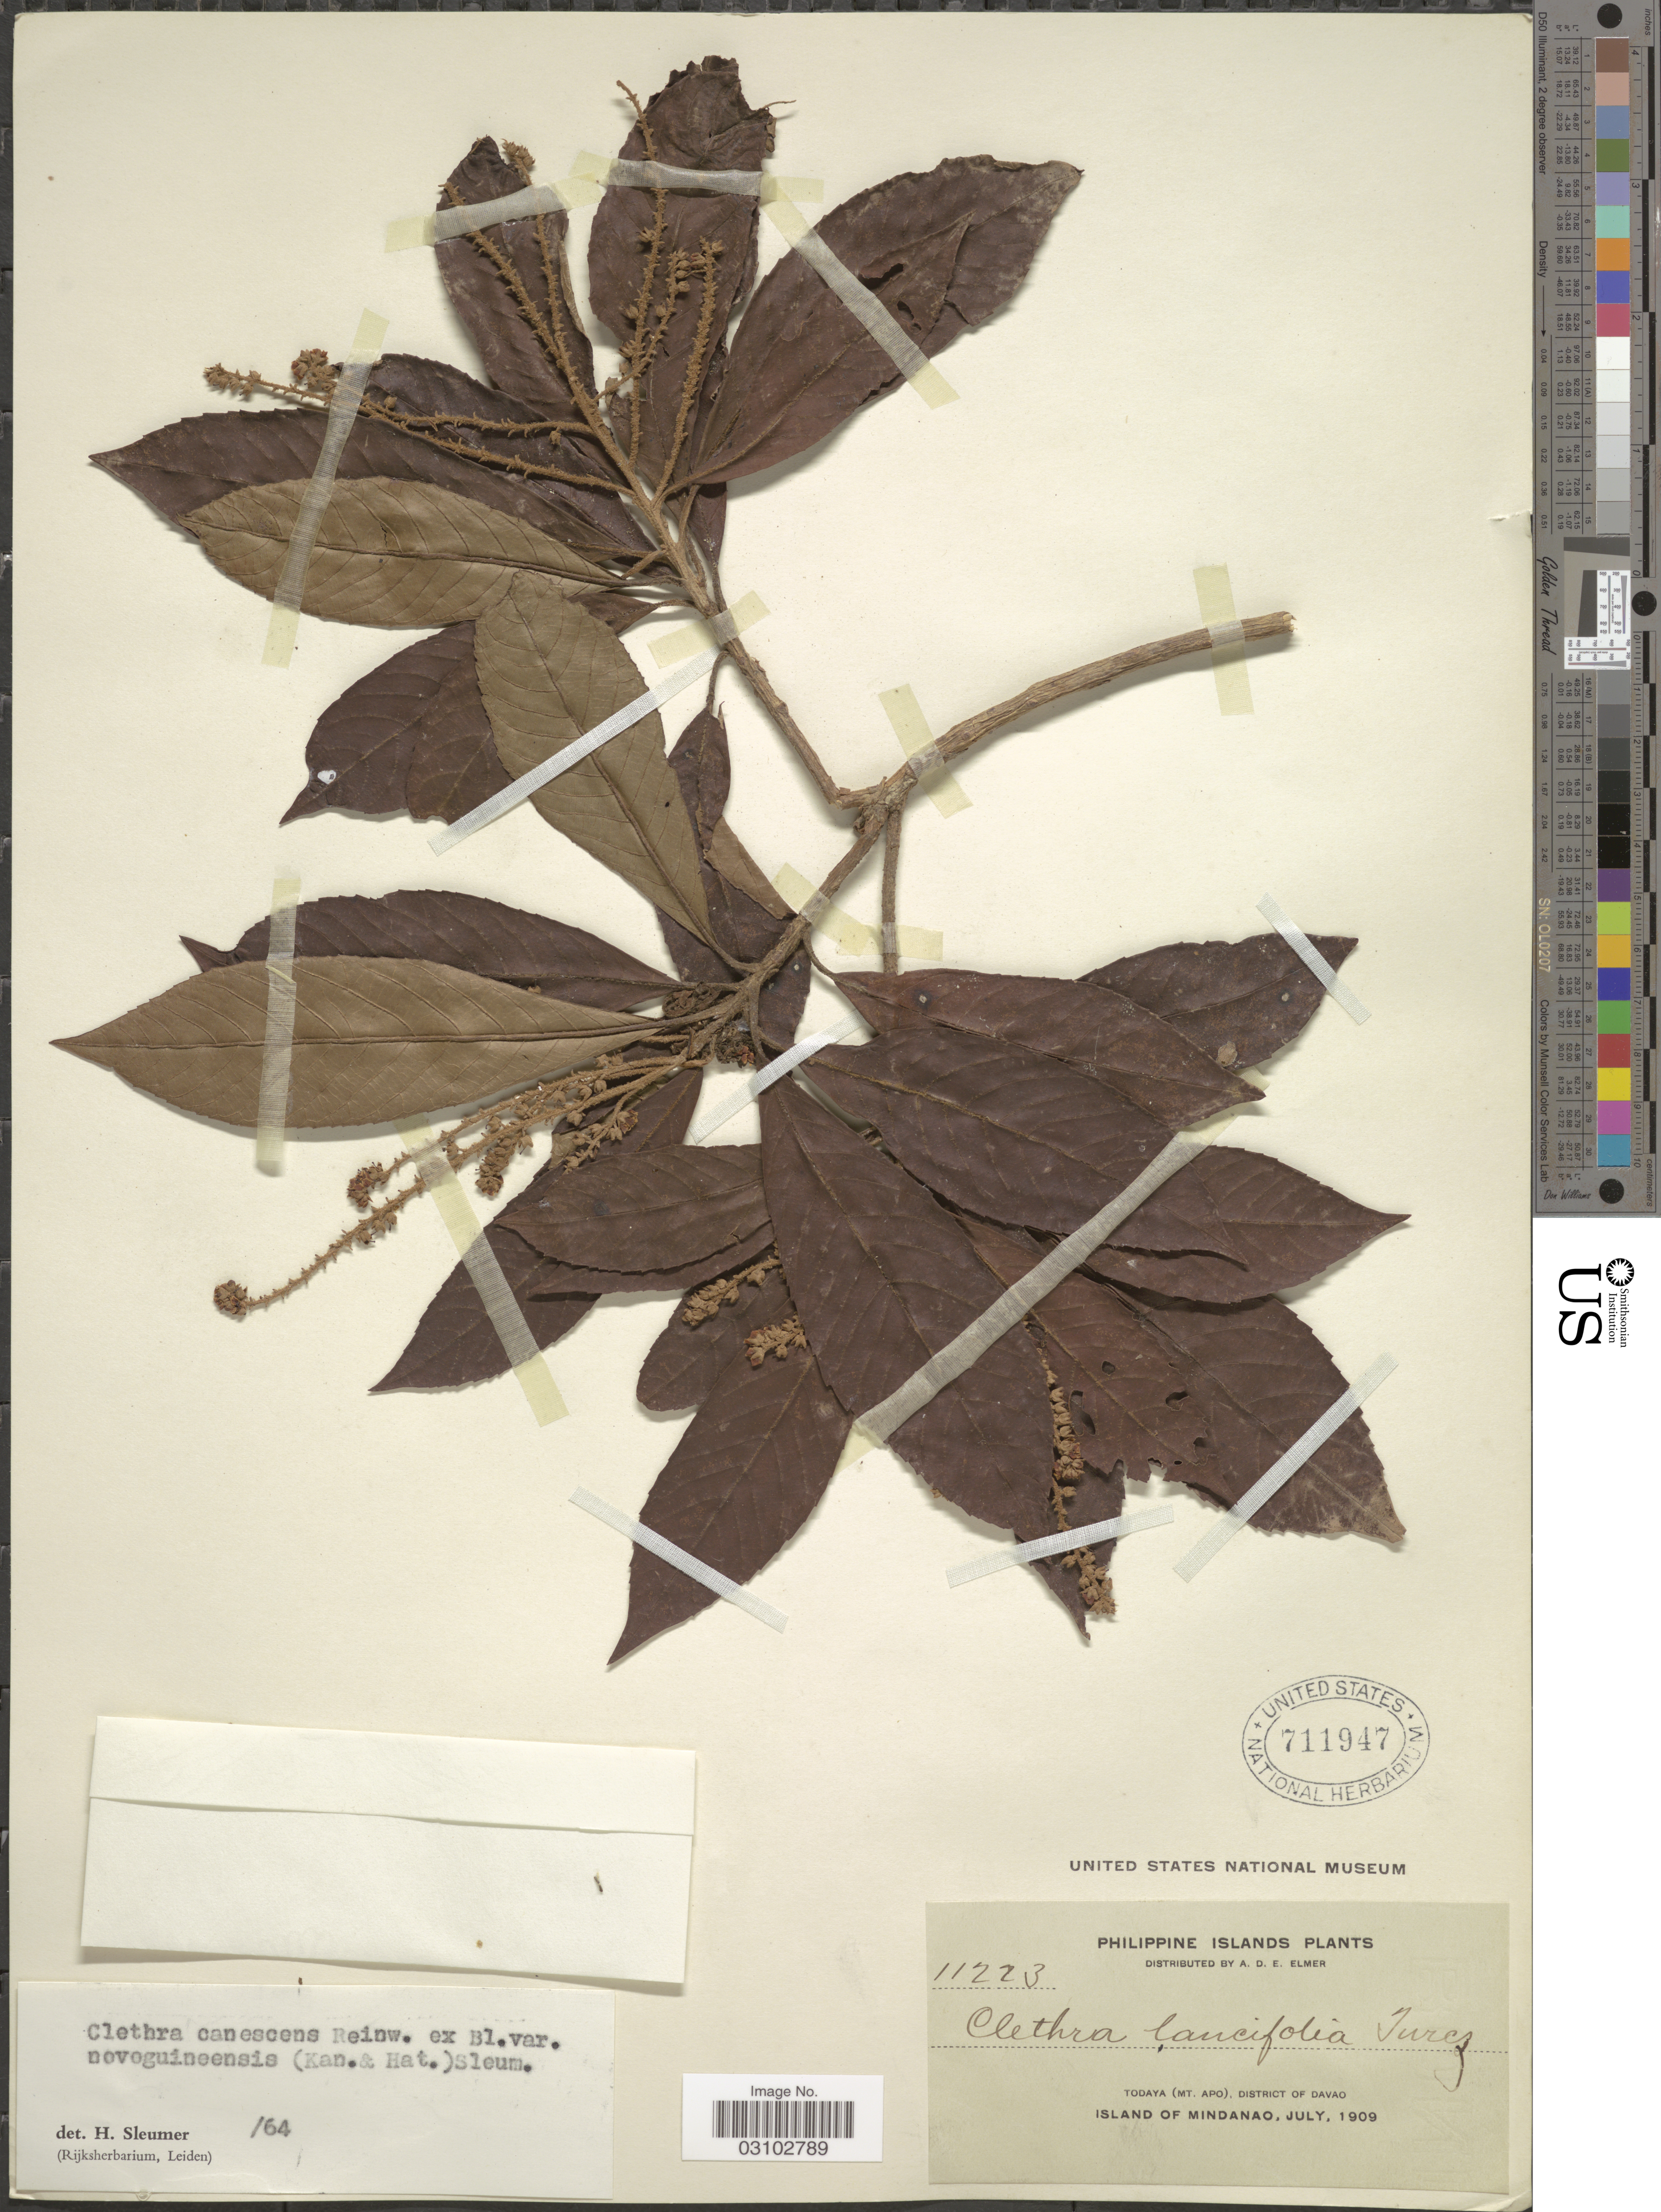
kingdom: Plantae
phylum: Tracheophyta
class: Magnoliopsida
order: Ericales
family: Clethraceae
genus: Clethra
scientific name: Clethra canescens var. novoguineensis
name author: (Kaneh. & Hatus.) Sleumer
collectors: A. D. E. Elmer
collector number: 11223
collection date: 1909-07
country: Philippines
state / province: Davao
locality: Philippine Islands. Island of Mindanao.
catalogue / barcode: US 711947